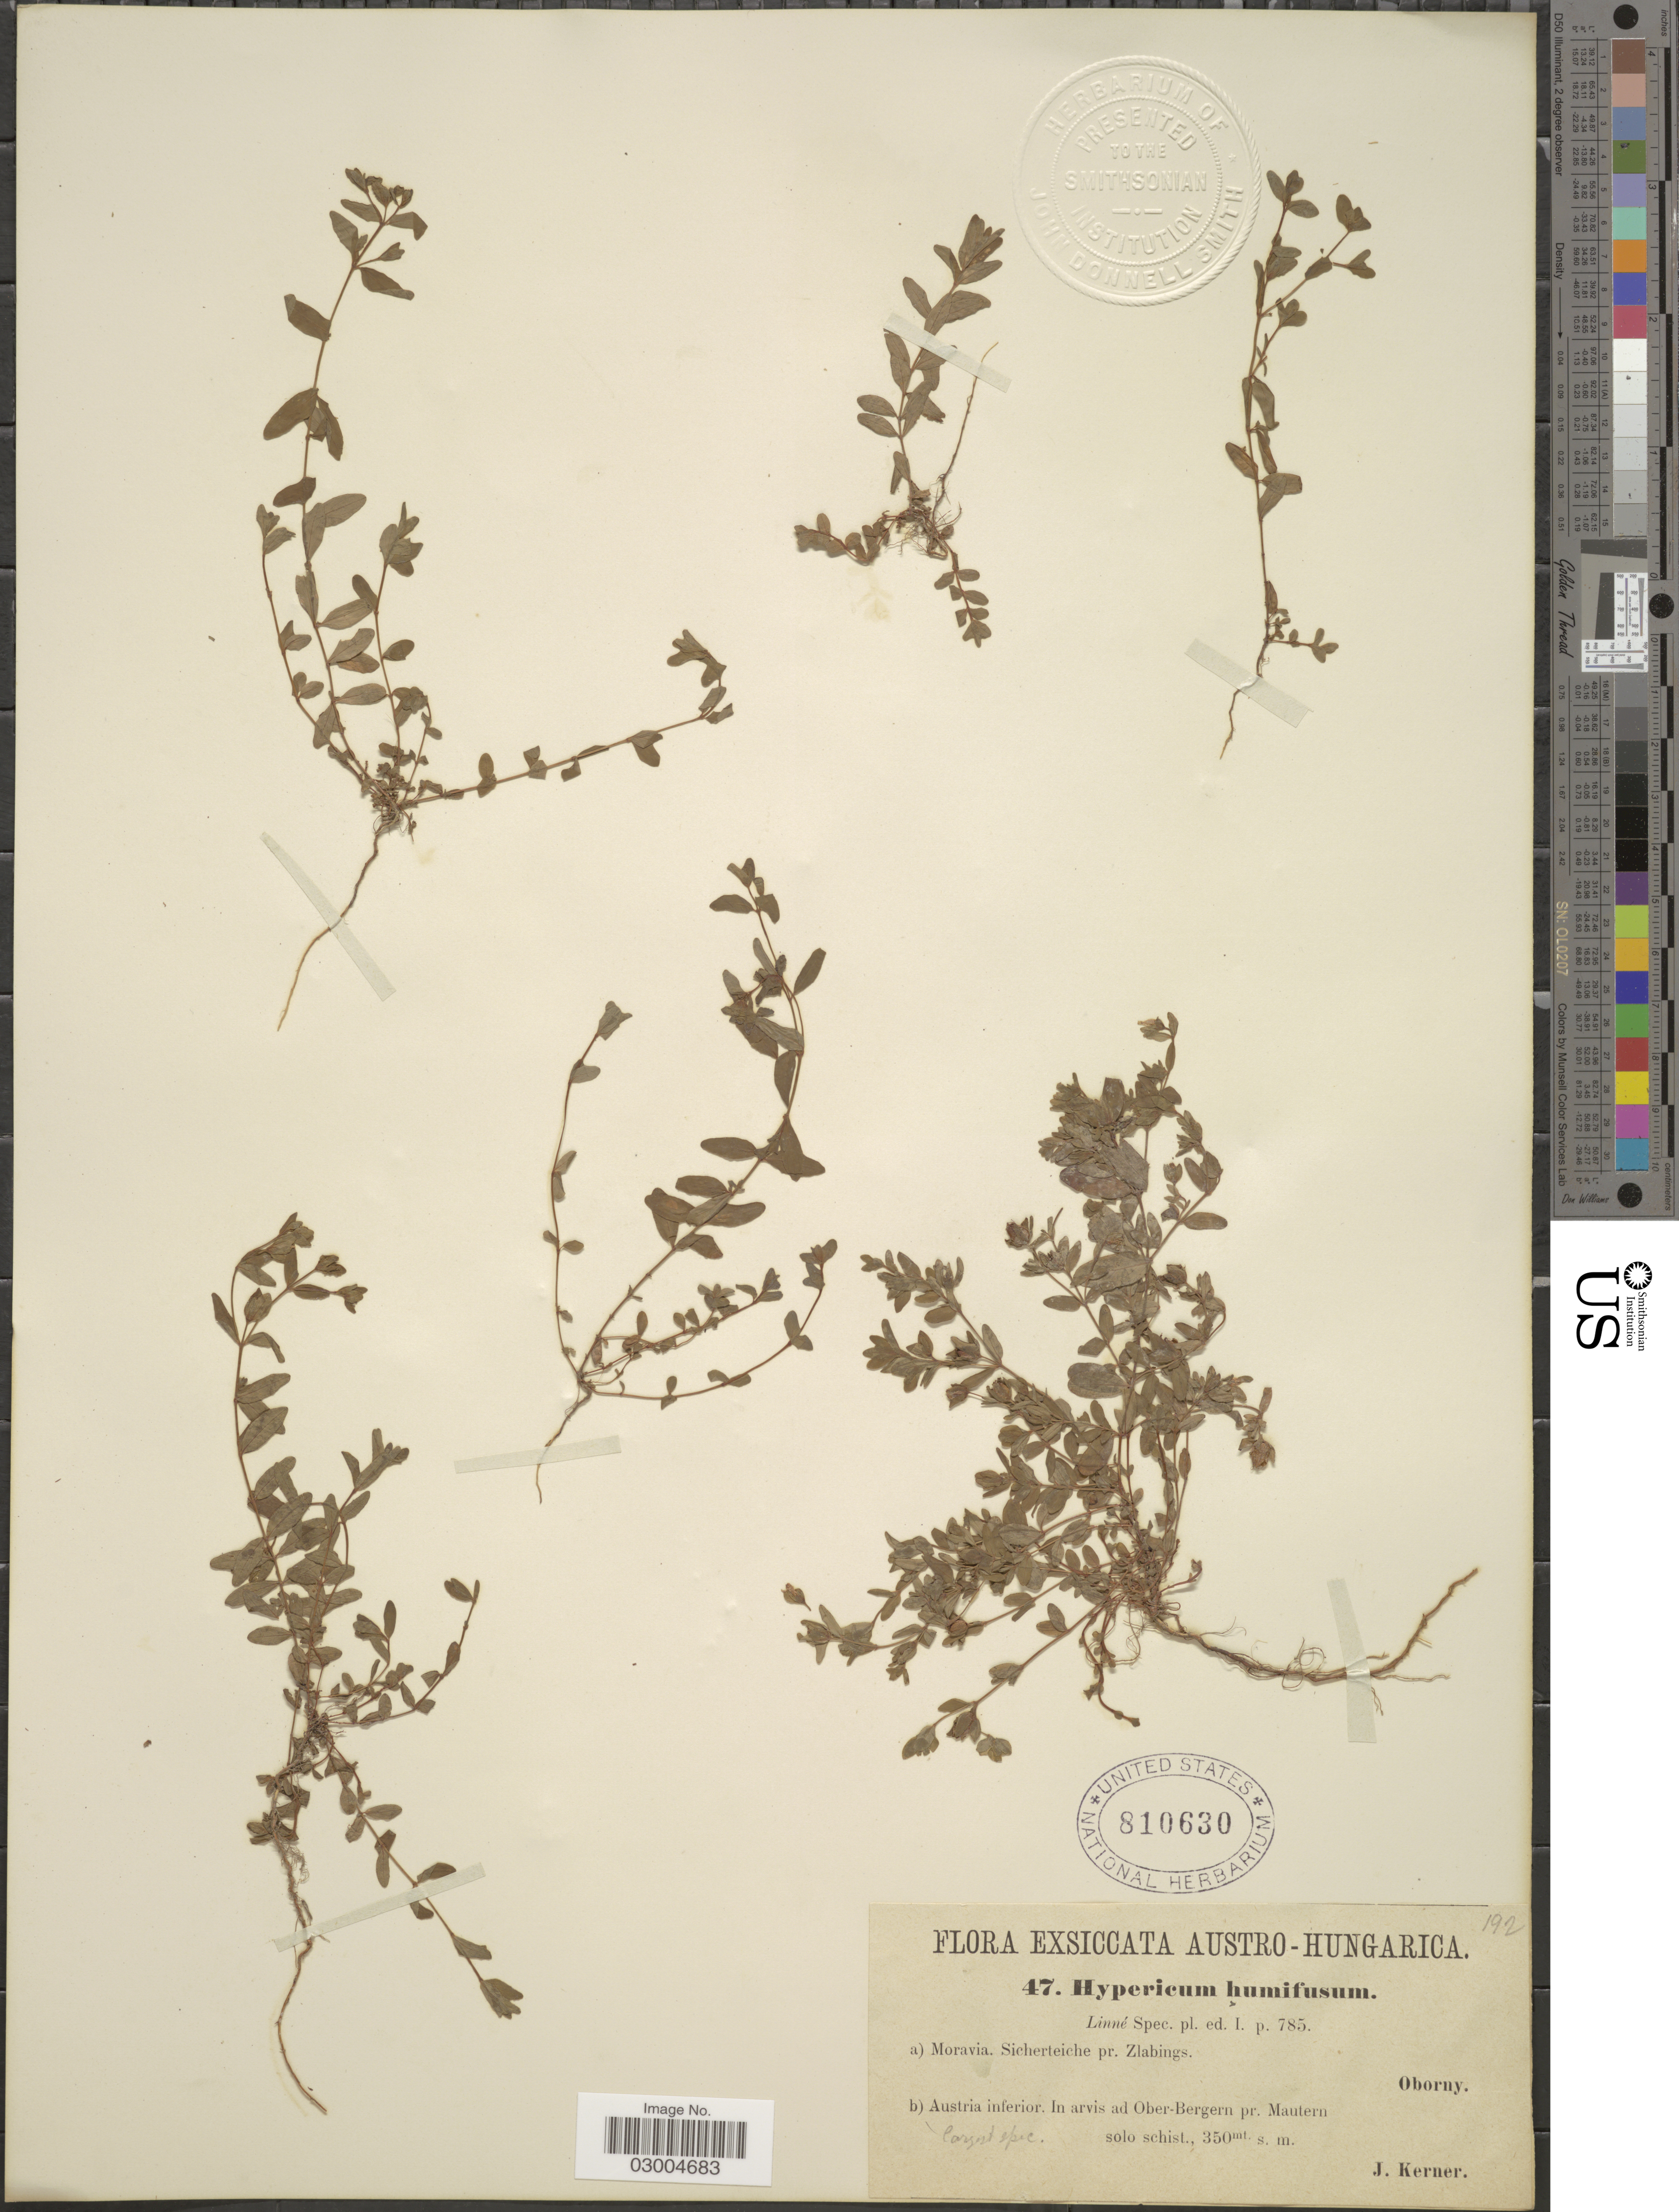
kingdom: Plantae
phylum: Tracheophyta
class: Magnoliopsida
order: Malpighiales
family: Hypericaceae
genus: Hypericum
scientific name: Hypericum humifusum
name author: L.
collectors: J. Kerner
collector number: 47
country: Austria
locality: Austria inferior. In arvis ad Ober-Bergern pr. Mautern.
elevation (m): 350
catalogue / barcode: US 810630-2